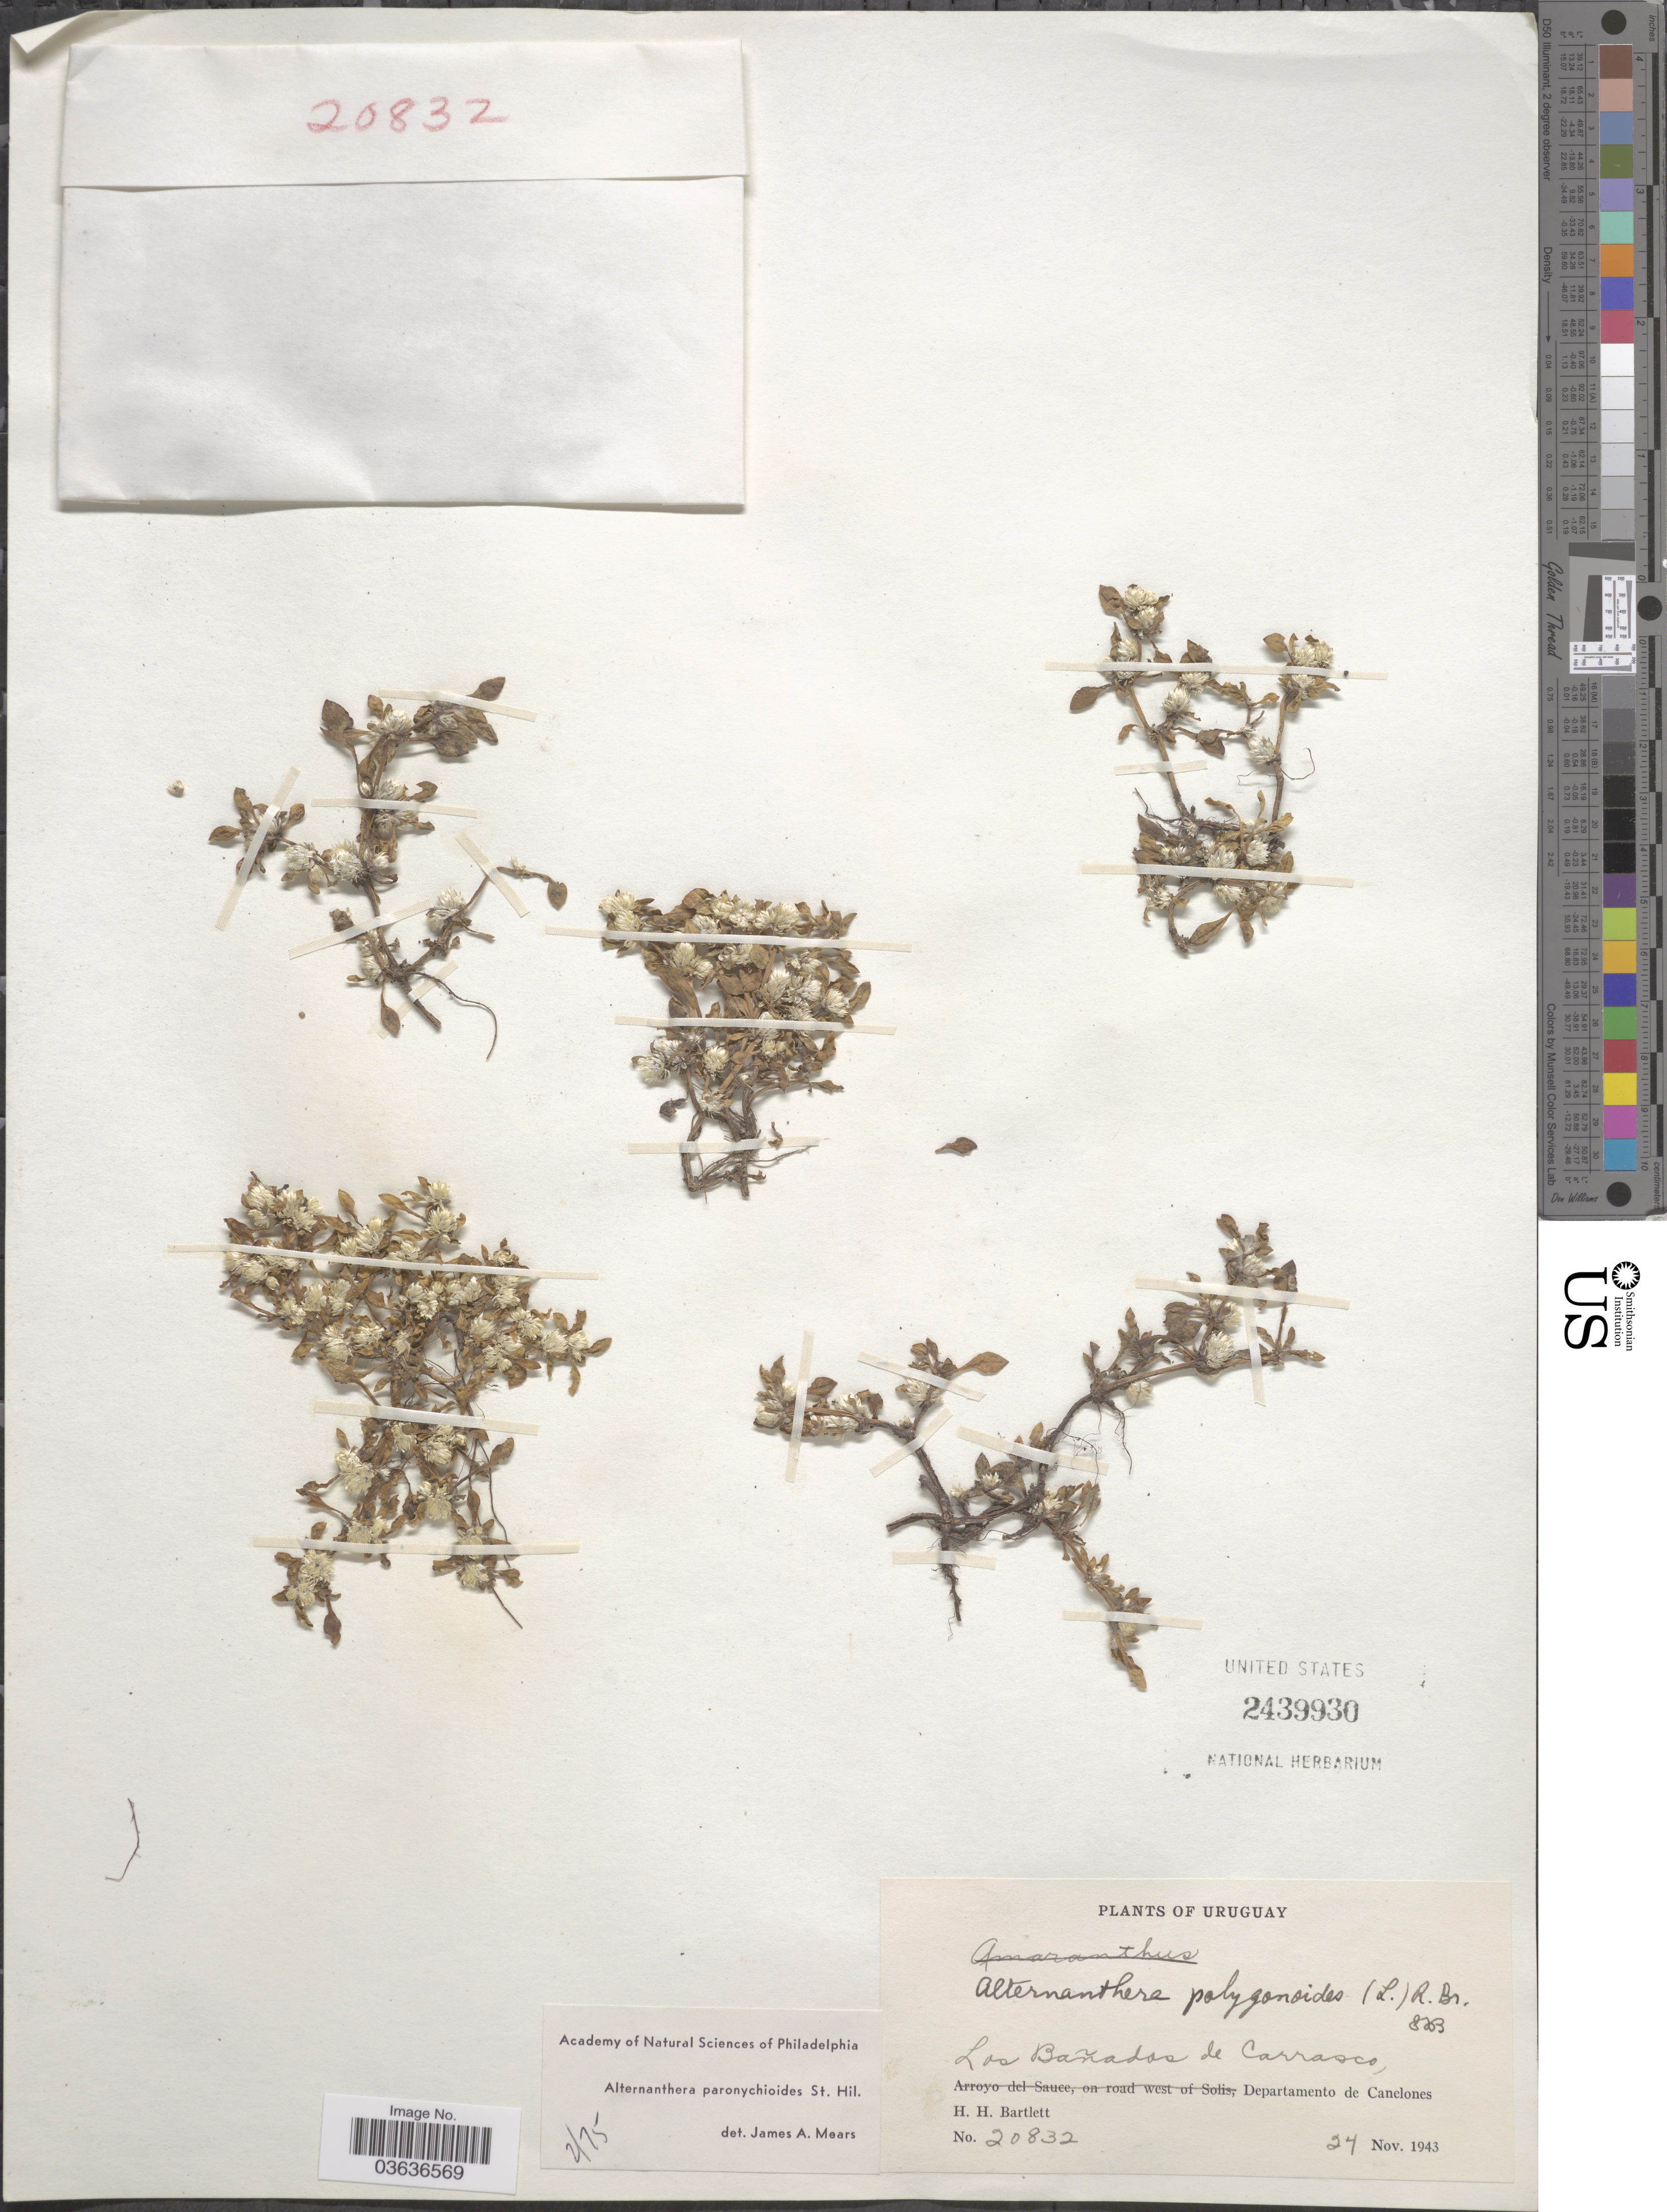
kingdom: Plantae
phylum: Tracheophyta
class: Magnoliopsida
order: Caryophyllales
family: Amaranthaceae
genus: Alternanthera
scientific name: Alternanthera polygonoides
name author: (L.) R. Br. ex Sweet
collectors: H. H. Bartlett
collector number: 20832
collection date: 1943-11-24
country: Uruguay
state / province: Canelones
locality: Los Bañados de Carrasco, Departamento de Canelones.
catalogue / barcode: US 2439930